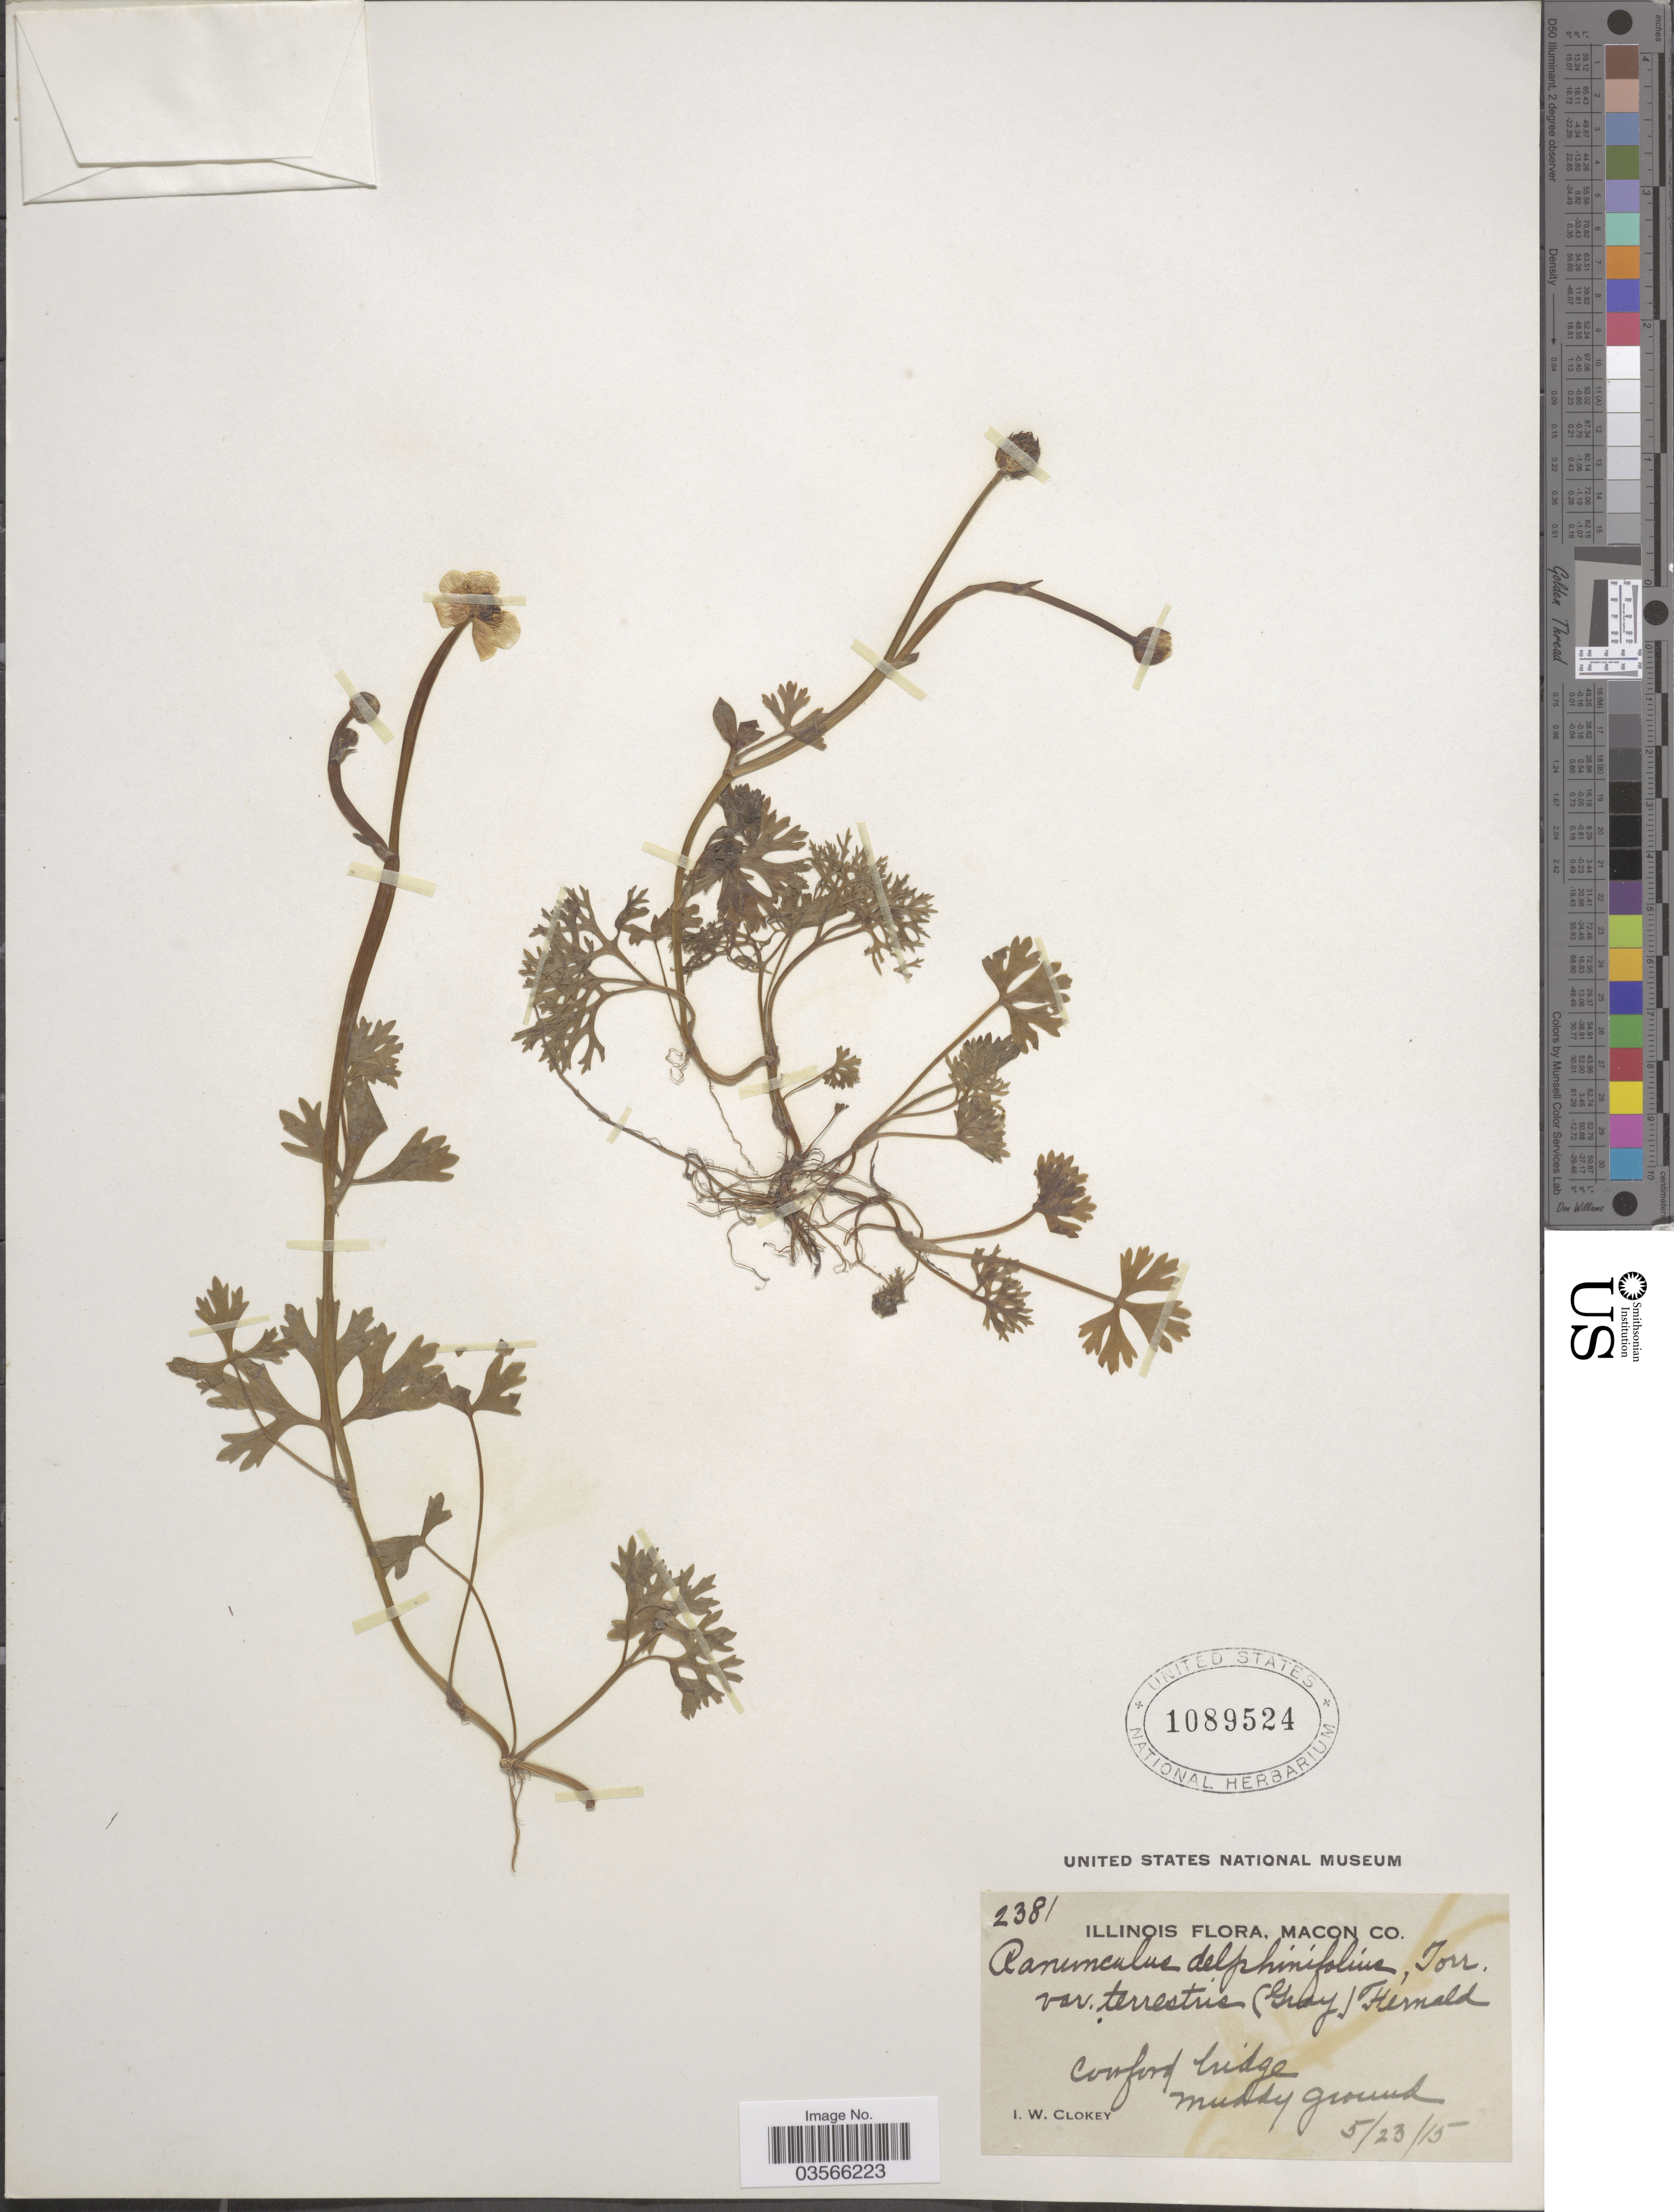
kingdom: Plantae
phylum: Tracheophyta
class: Magnoliopsida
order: Ranunculales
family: Ranunculaceae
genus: Ranunculus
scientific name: Ranunculus flabellaris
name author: Raf.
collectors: I. W. Clokey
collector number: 2381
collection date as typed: Transcribed d/m/y: 23/5/15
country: United States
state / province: Illinois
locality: Cowford bridge. Macon Co.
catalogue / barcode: US 1089524